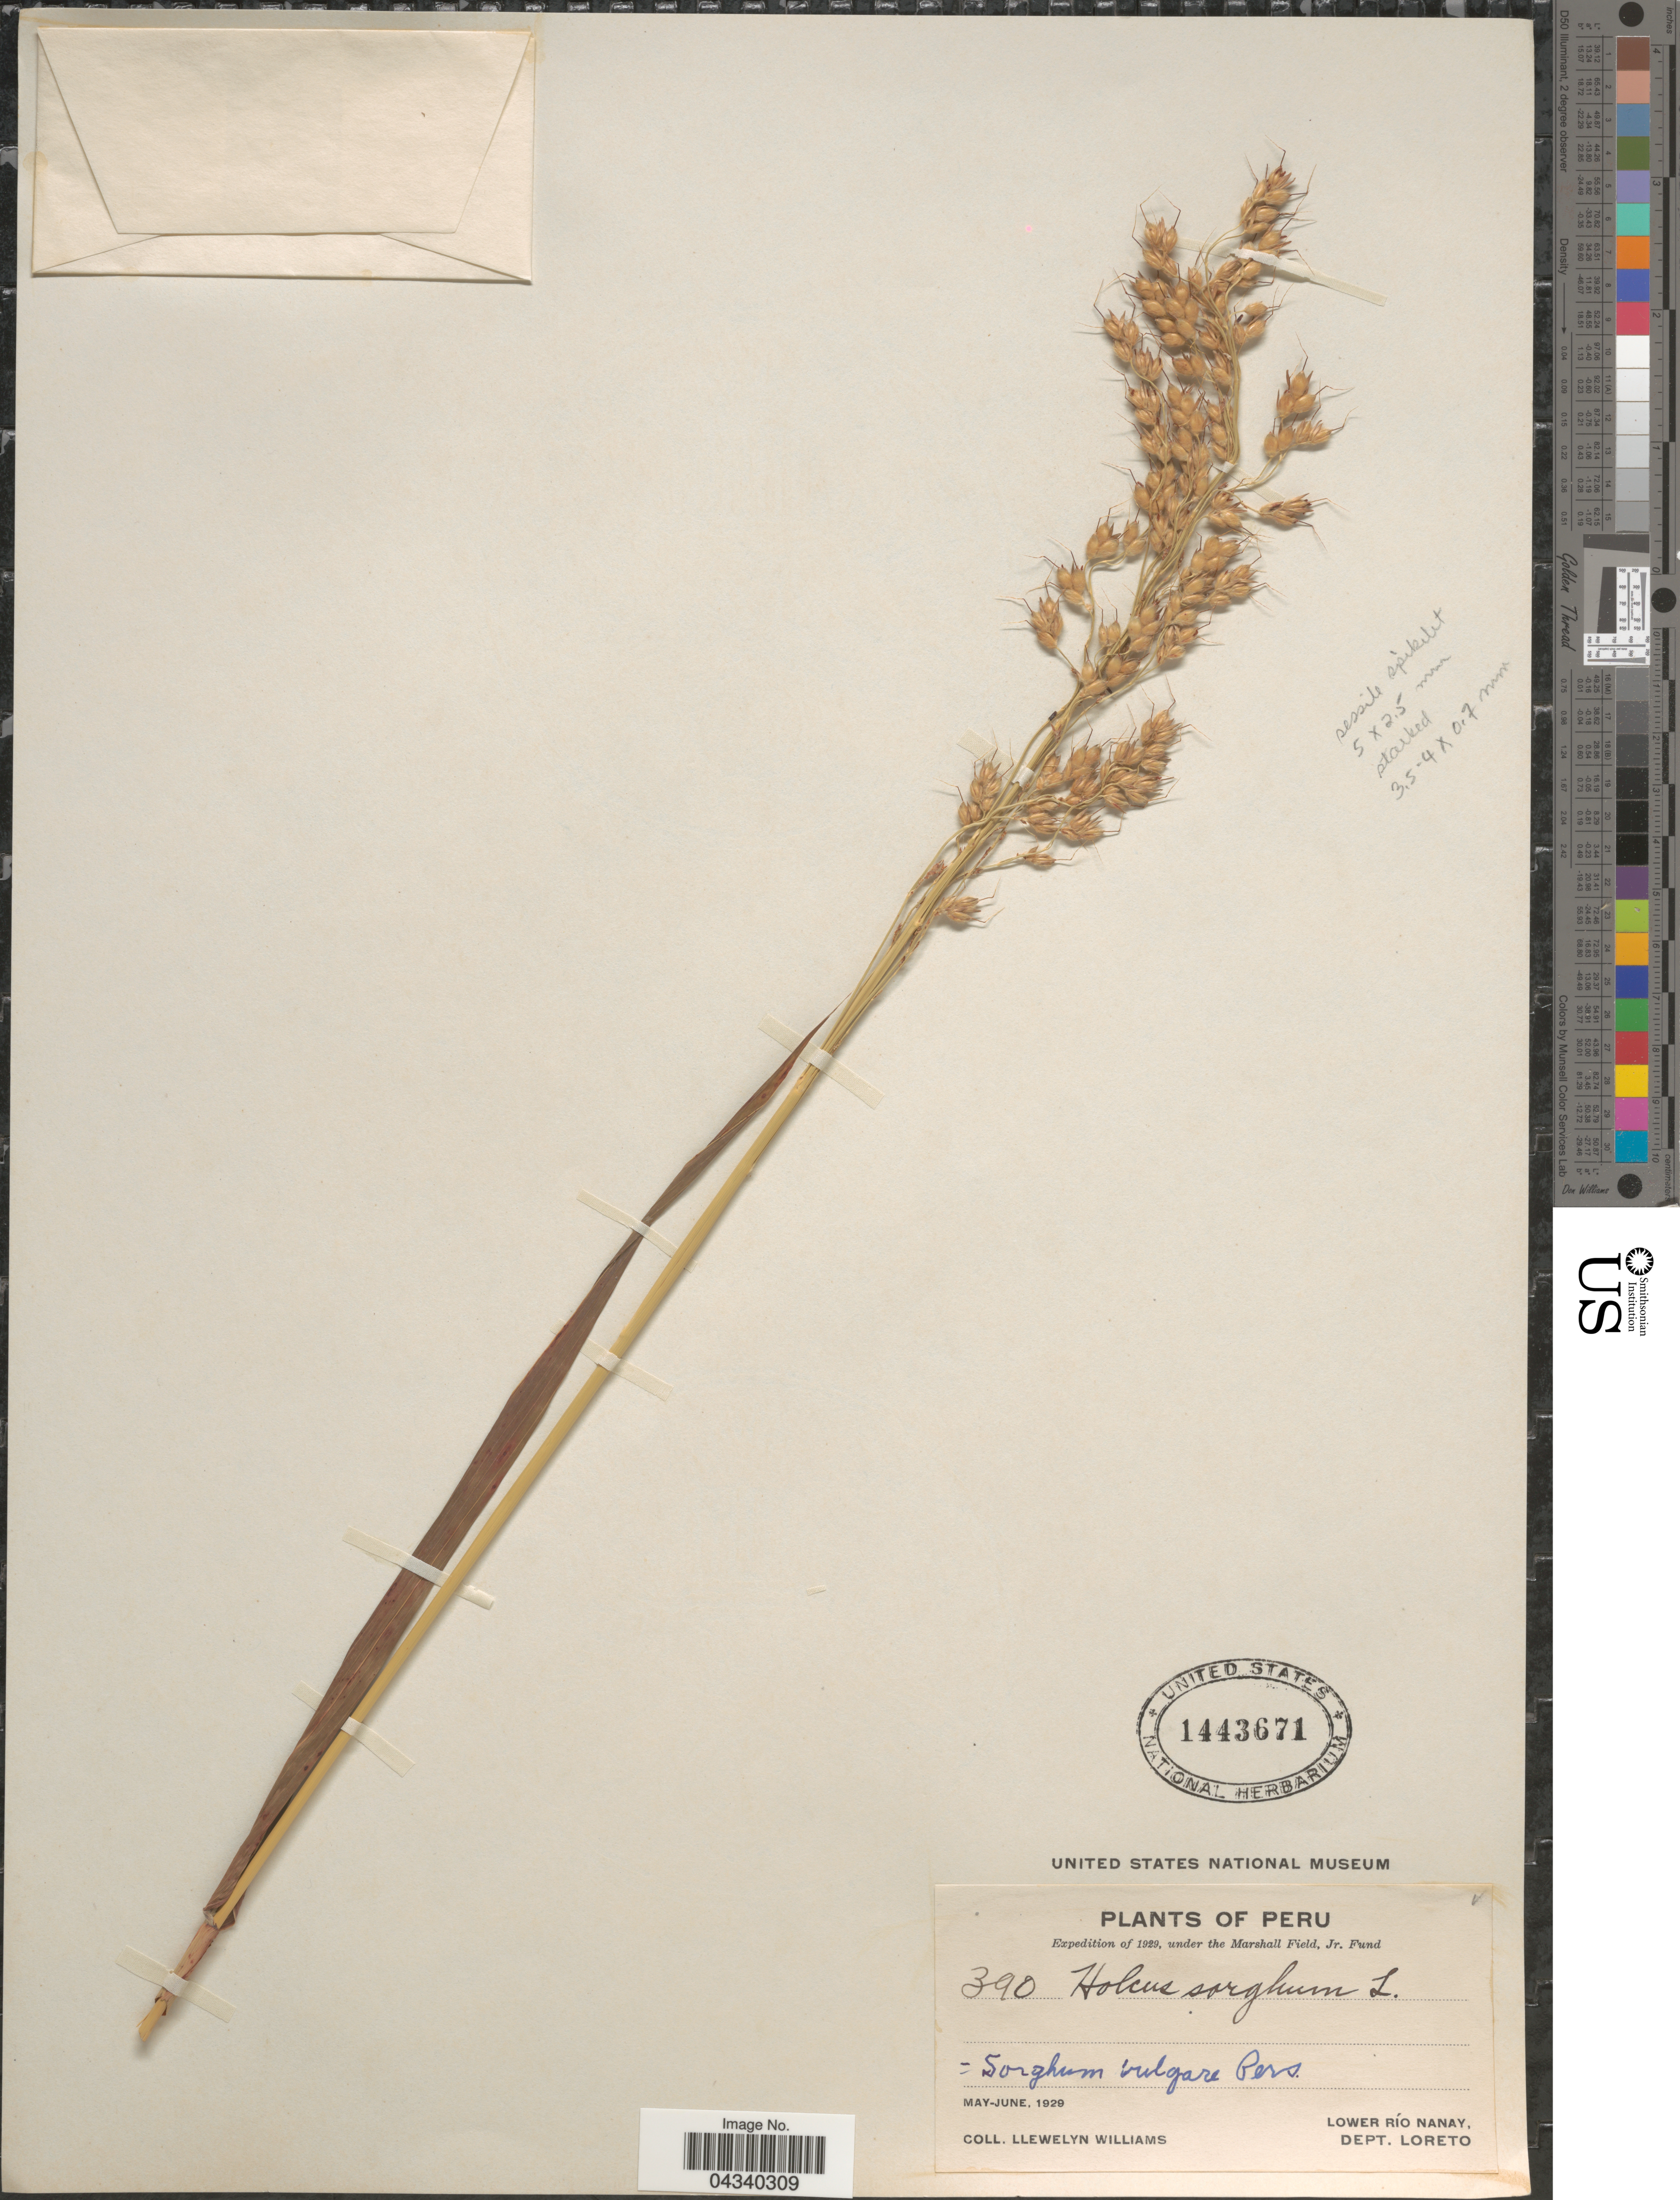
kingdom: Plantae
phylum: Tracheophyta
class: Liliopsida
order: Poales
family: Poaceae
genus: Sorghum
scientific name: Sorghum bicolor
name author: (L.) Moench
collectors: Ll. Williams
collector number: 390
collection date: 1929-05/1929-06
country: Peru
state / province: Loreto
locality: Expedition of 1929. Lower Río Nanay. Dept. Loreto.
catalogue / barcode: US 1443671